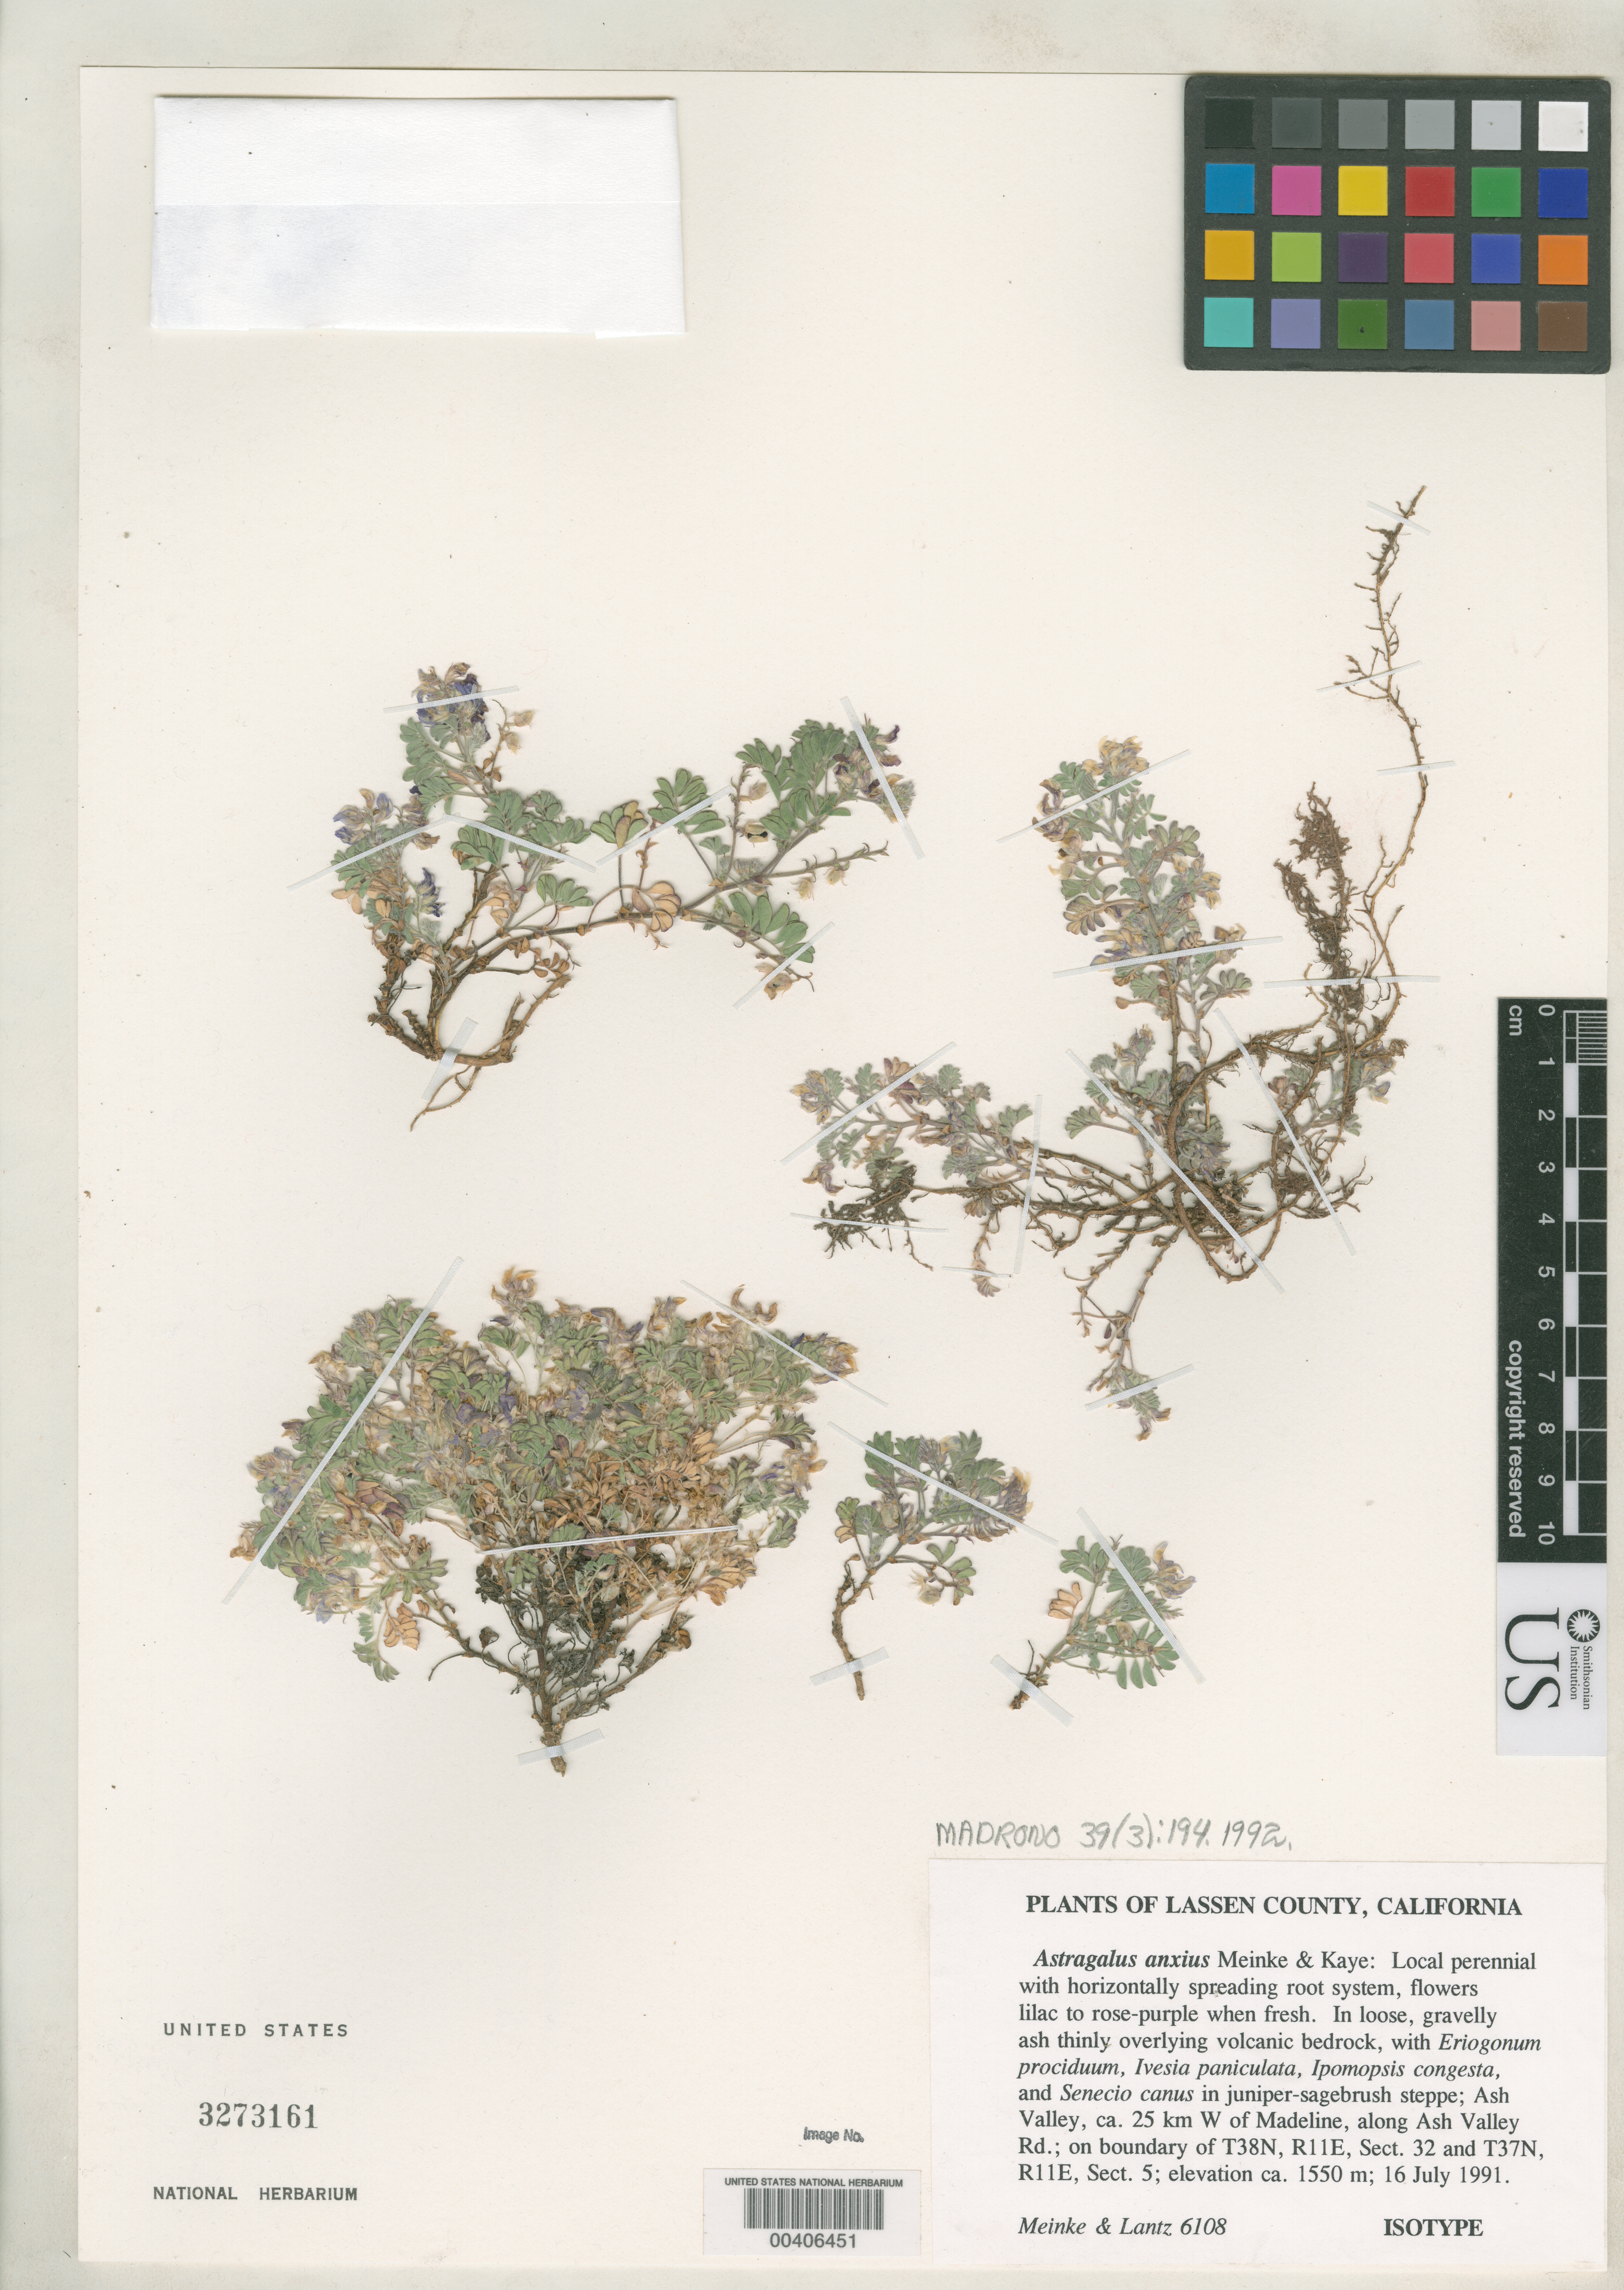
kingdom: Plantae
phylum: Tracheophyta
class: Magnoliopsida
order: Fabales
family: Fabaceae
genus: Astragalus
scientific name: Astragalus anxius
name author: Meinke & Kaye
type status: Isotype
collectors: R. Meinke & -. Lantz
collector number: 6108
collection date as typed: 16 Jul 1991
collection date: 1991-07-16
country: United States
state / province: California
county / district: Lassen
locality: Ash Valley, ca. 25 km W of Madeline, along Ash Valley road, on boundary of t38n, r11e, sect. 32 & t37n, r11e, sect. 5.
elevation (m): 1550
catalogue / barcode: US 3273161